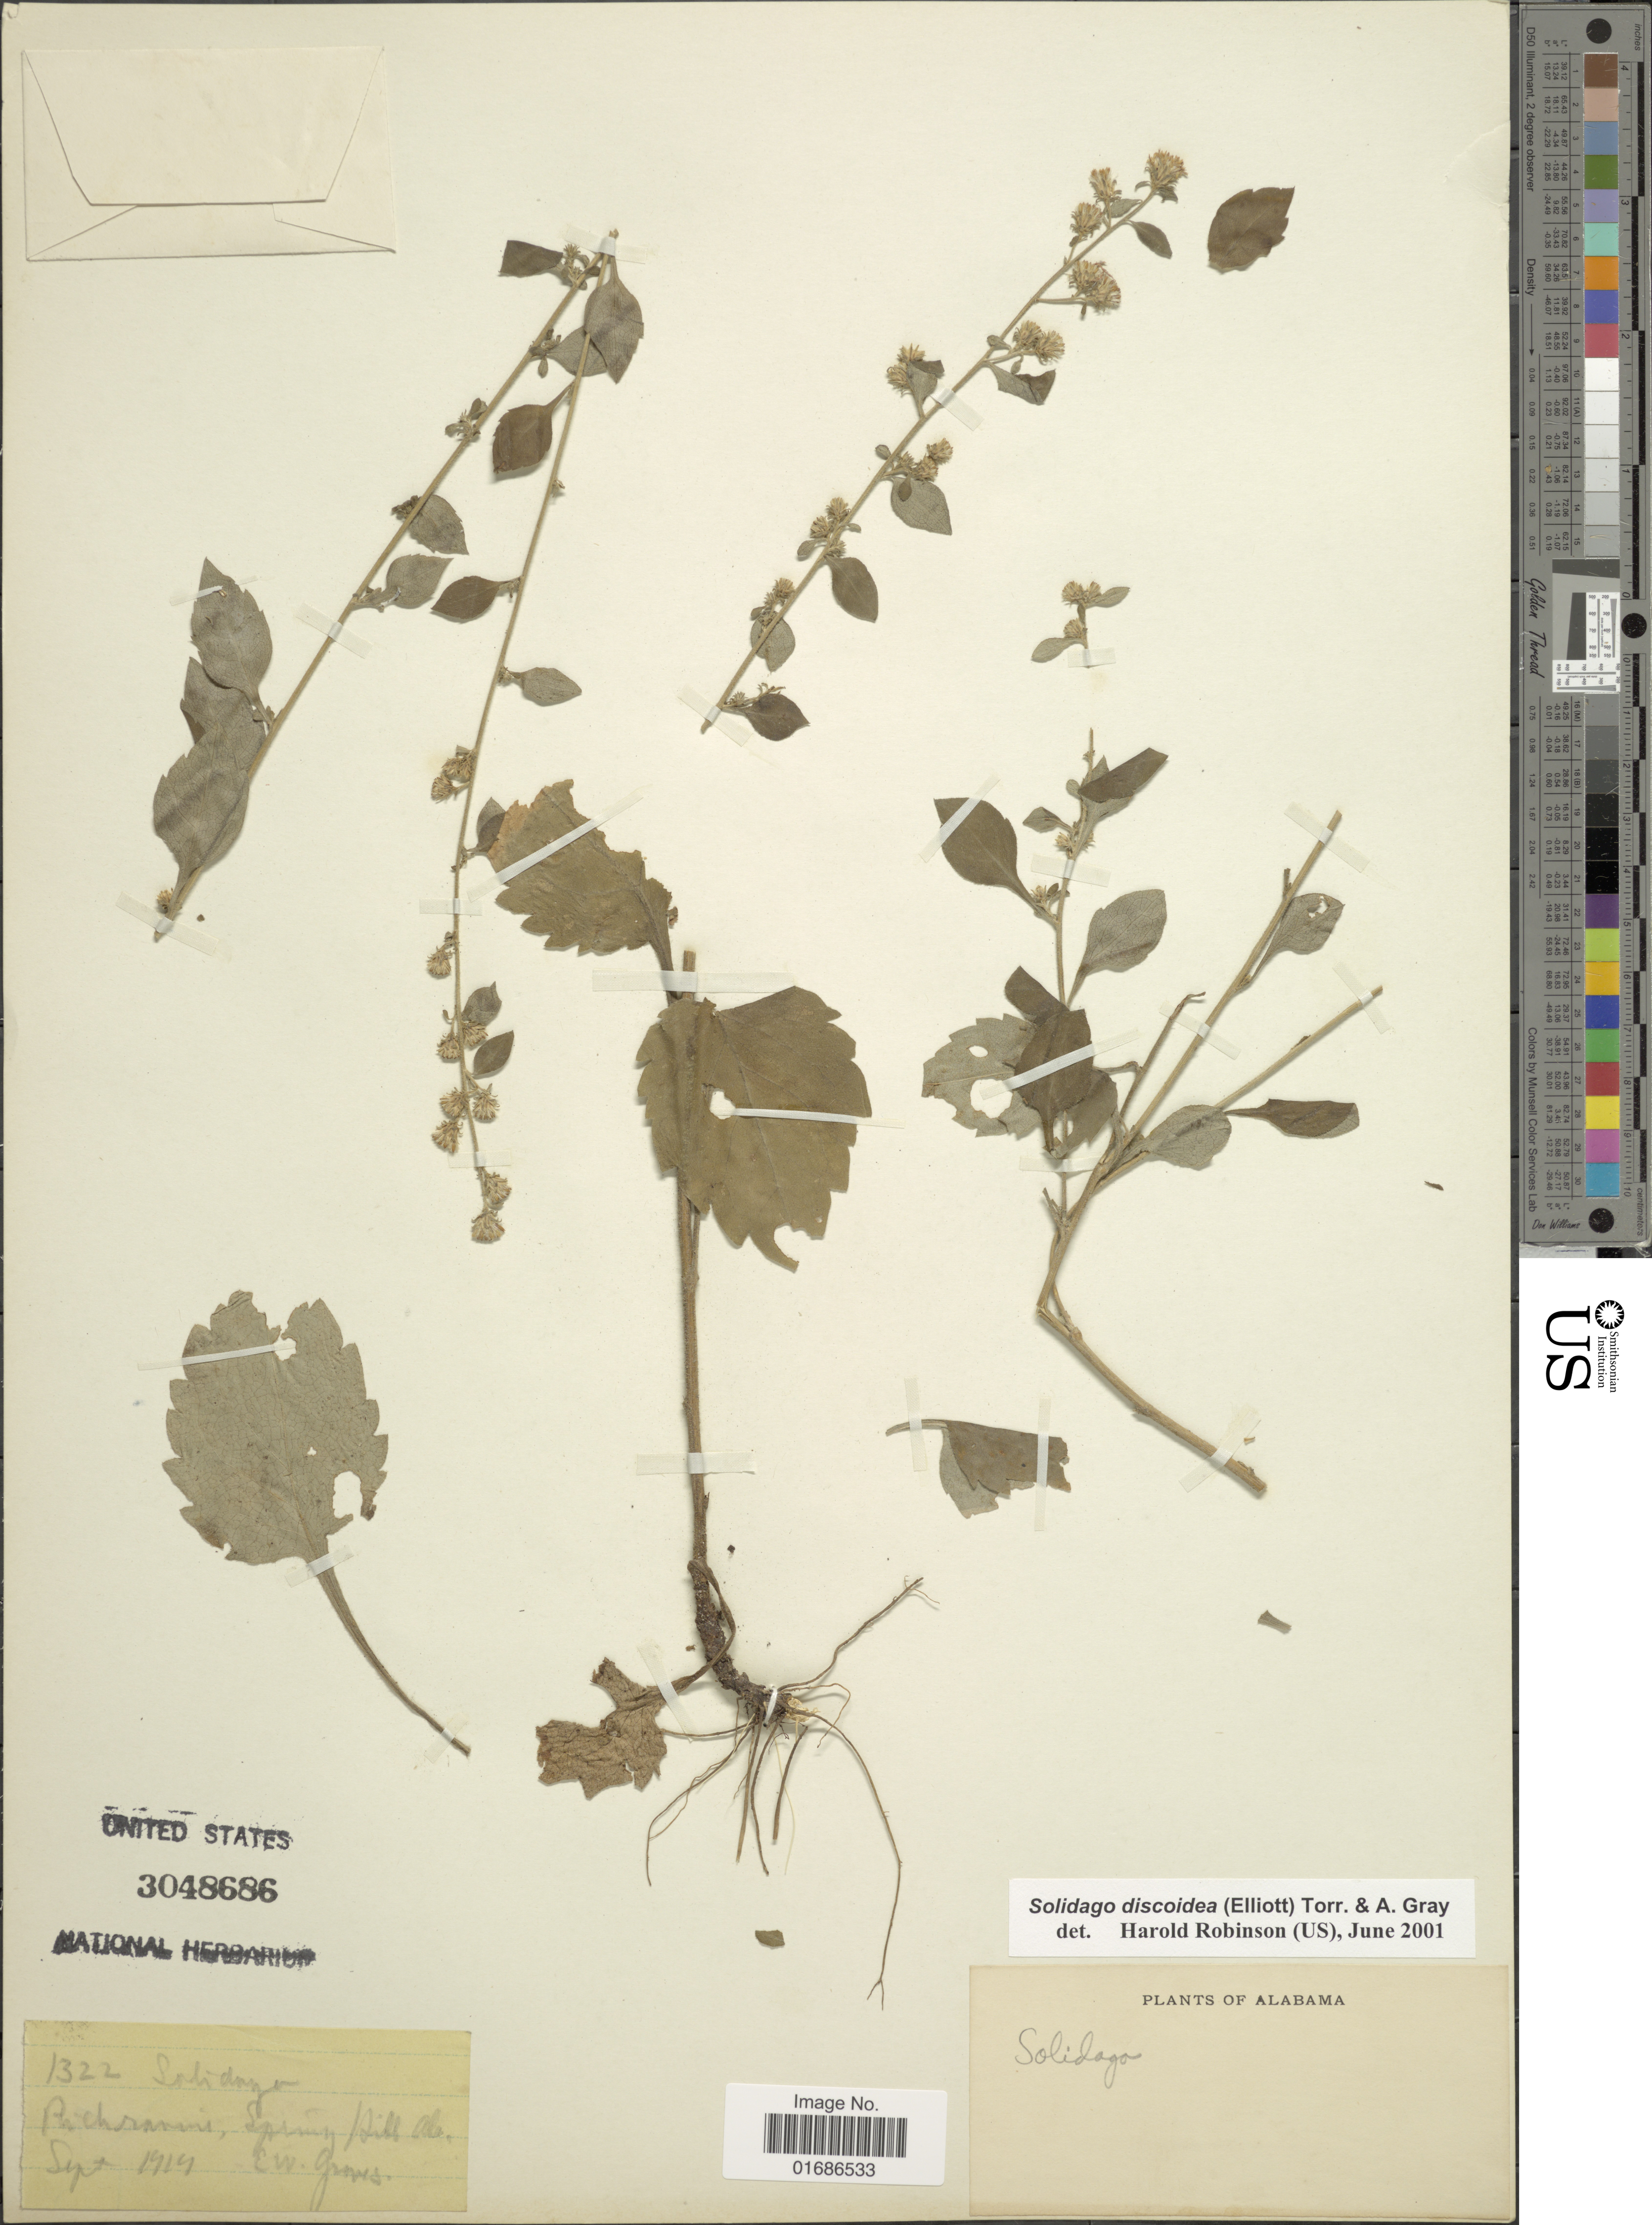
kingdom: Plantae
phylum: Tracheophyta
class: Magnoliopsida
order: Asterales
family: Asteraceae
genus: Solidago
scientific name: Solidago discoidea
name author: (Elliott) Torr. & A. Gray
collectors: E. Groves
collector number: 1322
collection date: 1919-09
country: United States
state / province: Alabama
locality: Rich ravins, Spring Hill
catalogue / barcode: US 3048686